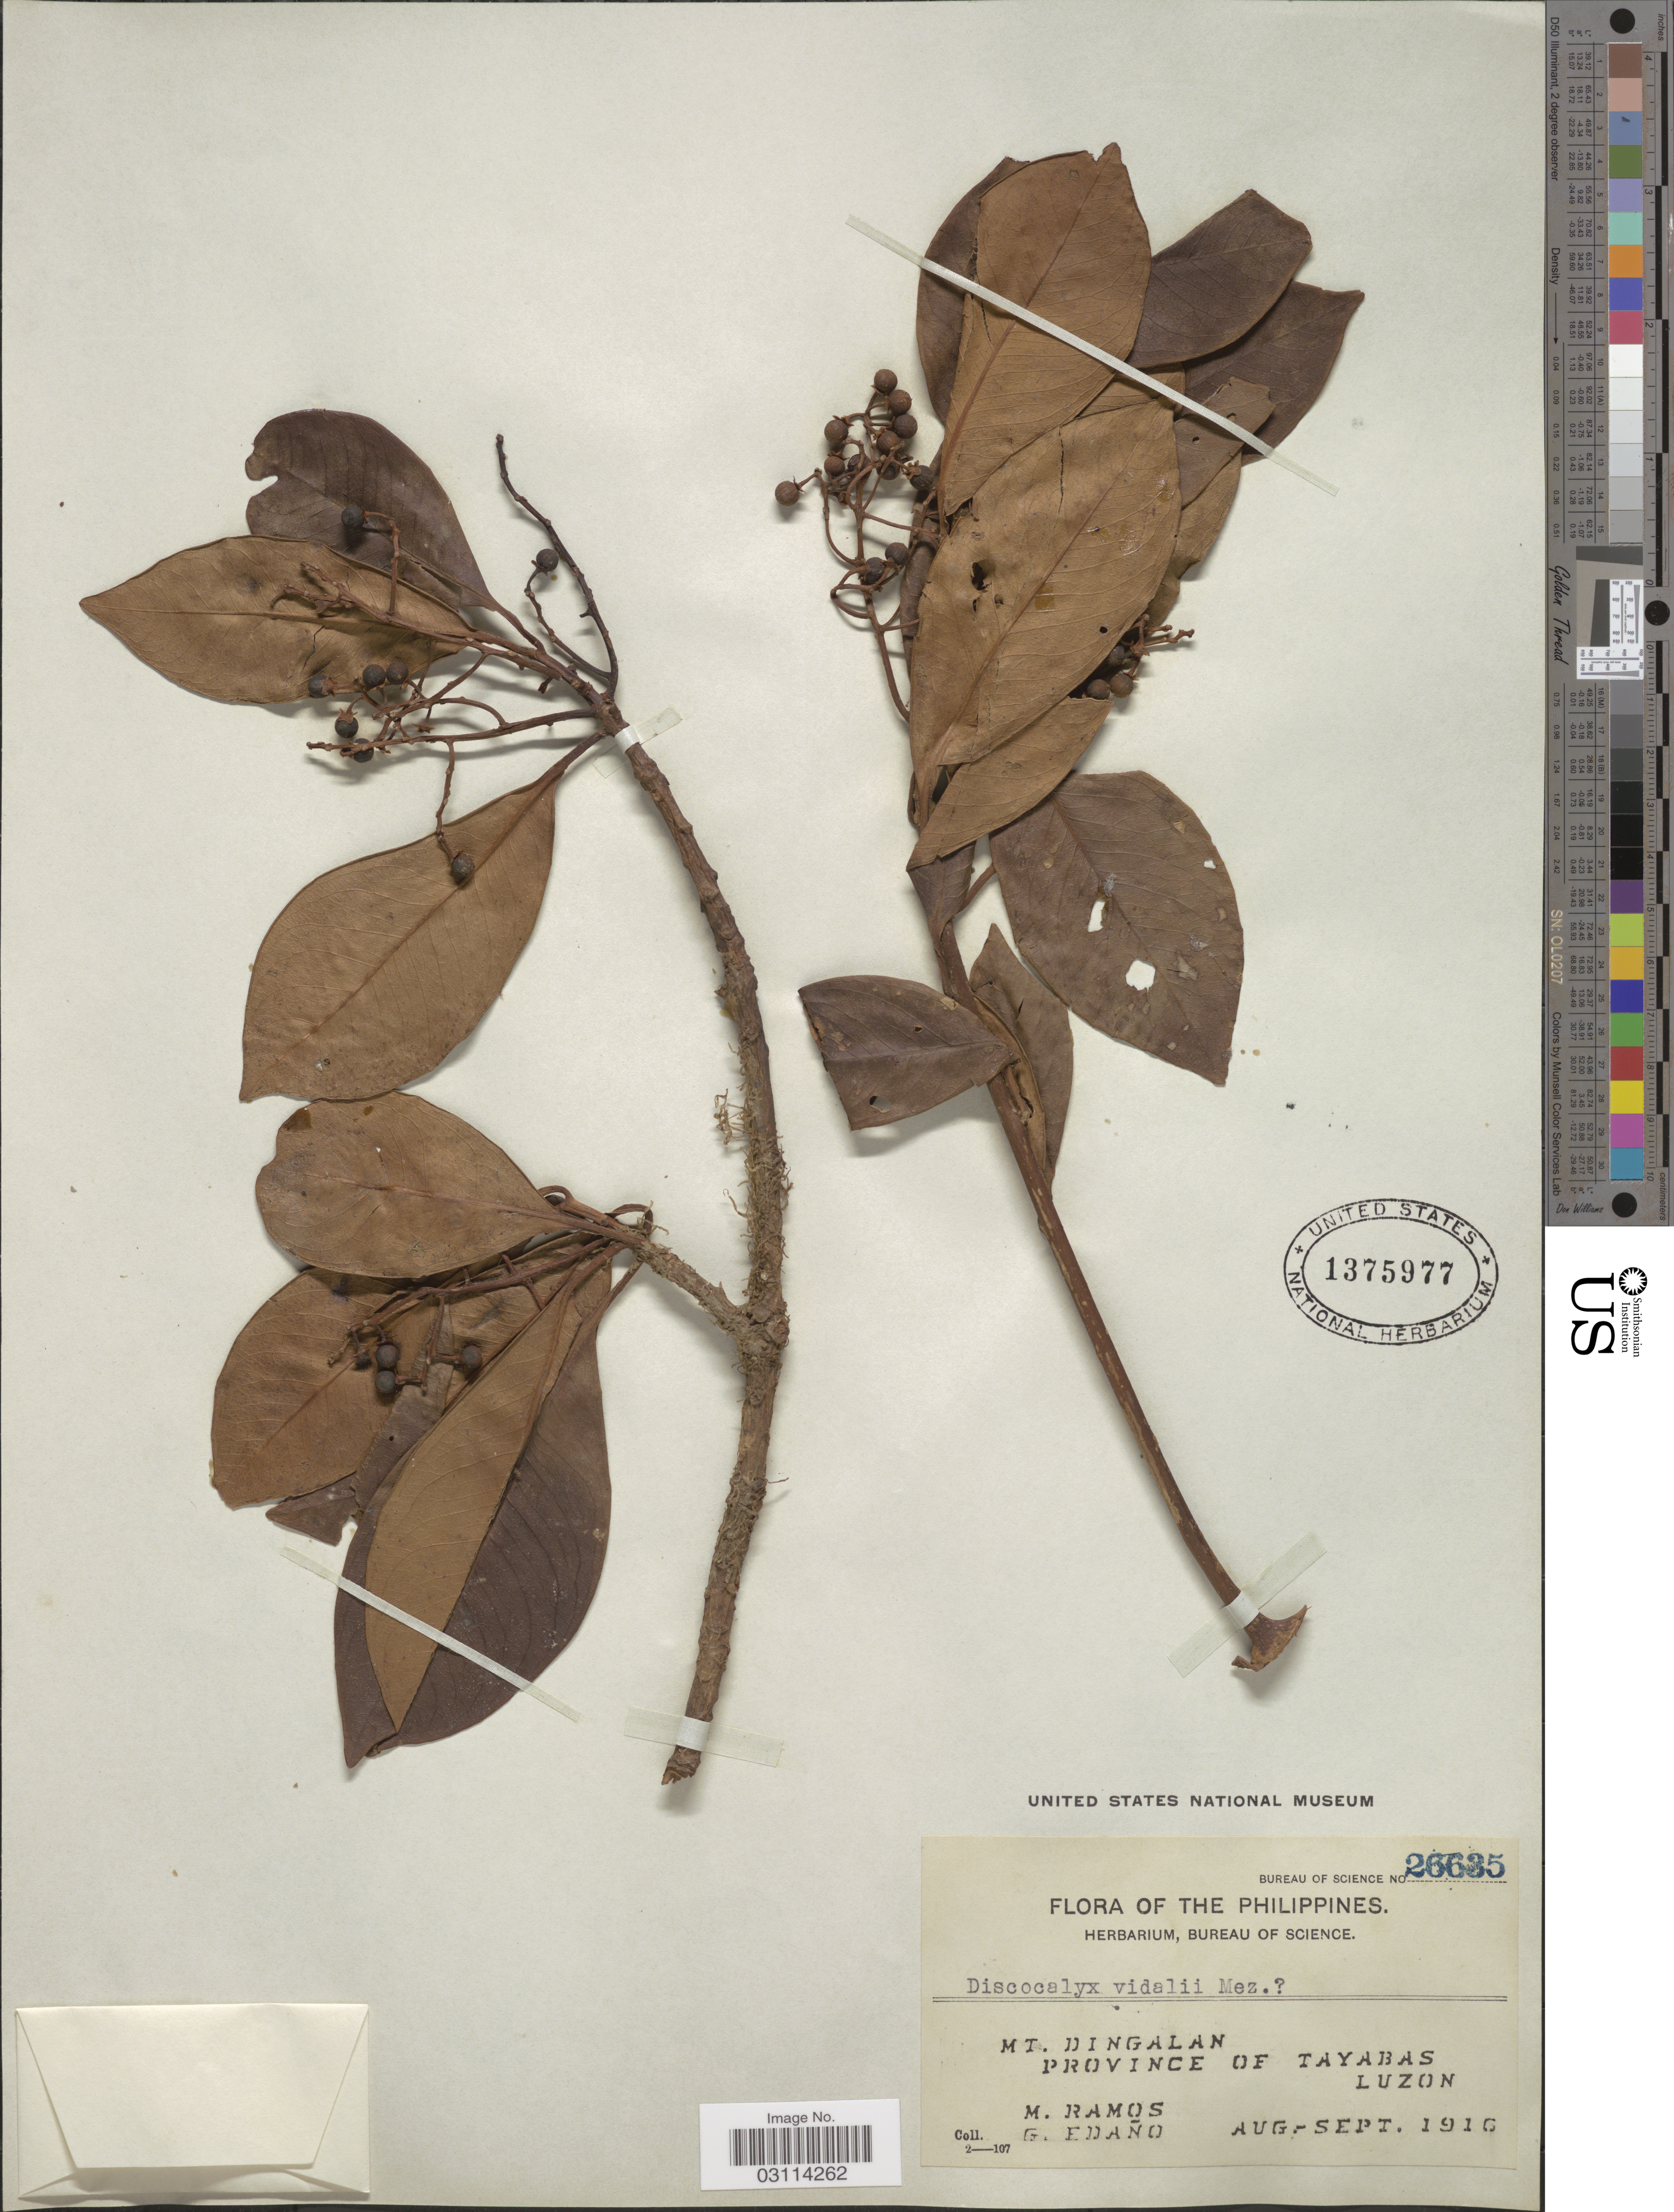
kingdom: Plantae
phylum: Tracheophyta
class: Magnoliopsida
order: Ericales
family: Primulaceae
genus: Discocalyx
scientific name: Discocalyx vidalii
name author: Mez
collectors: M. Ramos & G. Edaño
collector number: Bureau of Science 26635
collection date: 1916-08/1916-09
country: Philippines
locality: Mt. Dingalan, Province of Tayabas, Luzon.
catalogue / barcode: US 1375977